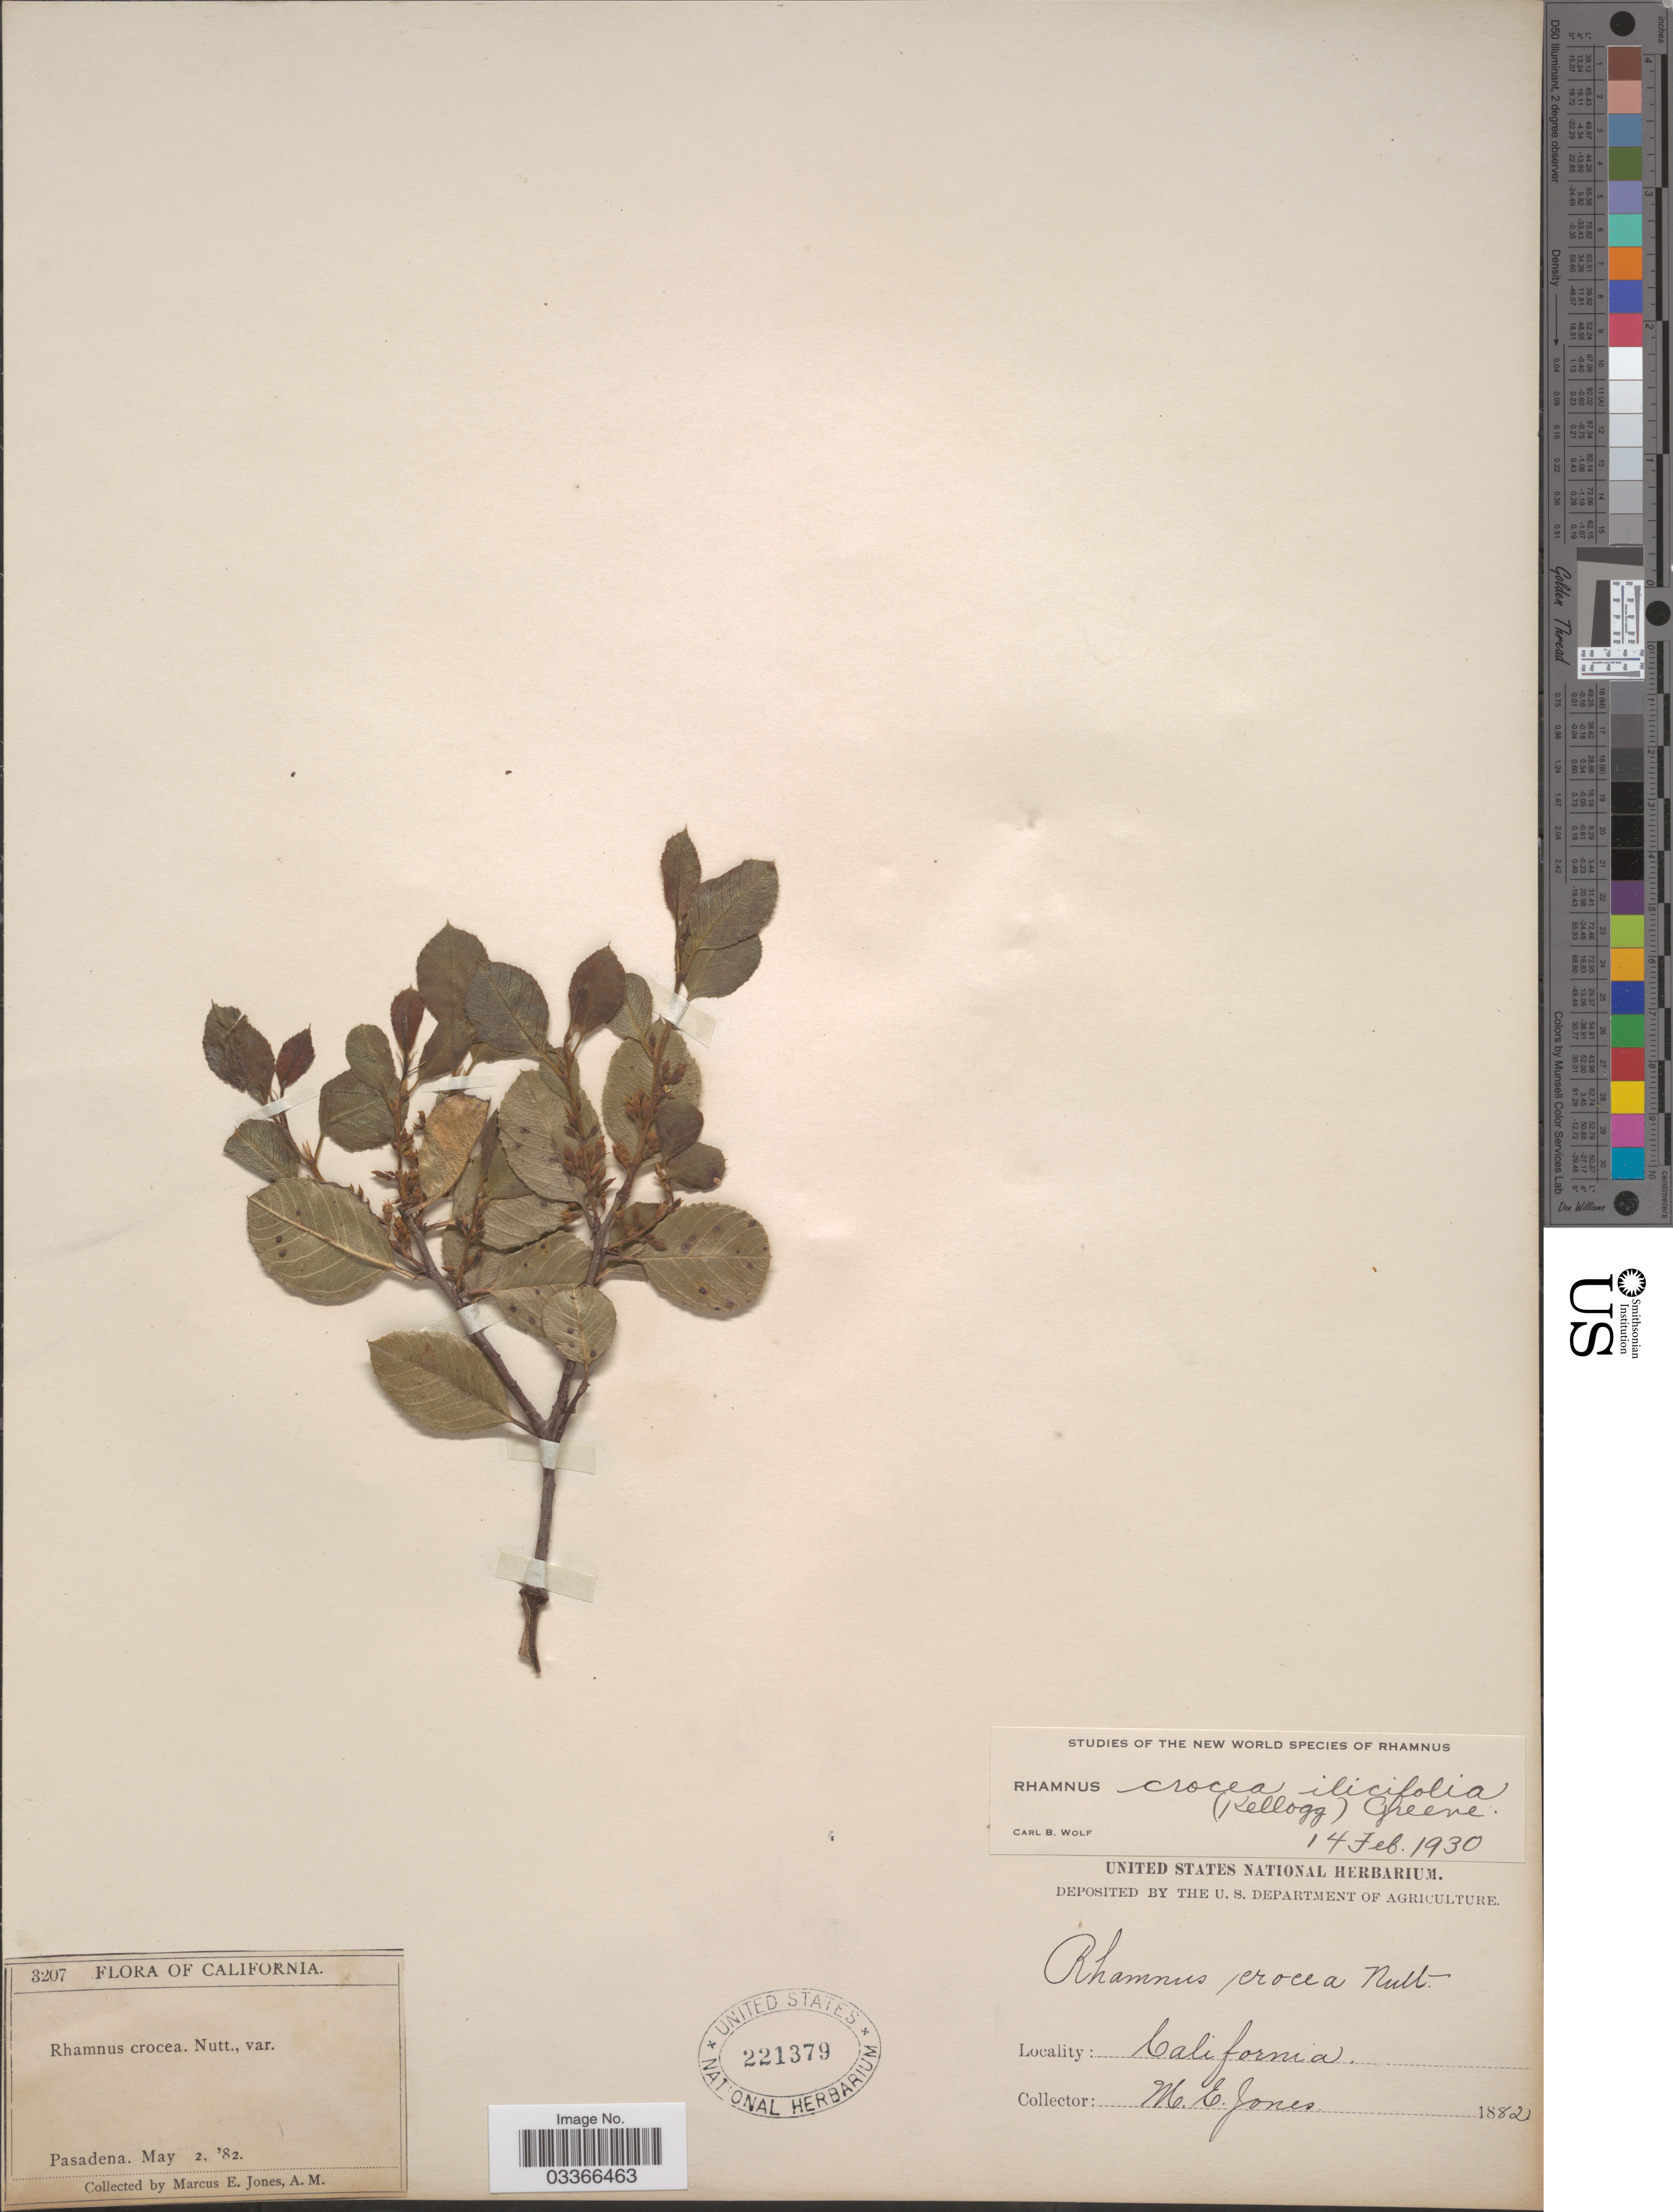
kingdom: Plantae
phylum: Tracheophyta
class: Magnoliopsida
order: Rosales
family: Rhamnaceae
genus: Rhamnus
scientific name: Rhamnus crocea var. ilicifolia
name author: (Kellogg) Greene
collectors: M. E. Jones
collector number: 3207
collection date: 1882-05-02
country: United States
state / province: California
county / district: Los Angeles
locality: Pasadena.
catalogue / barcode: US 221379